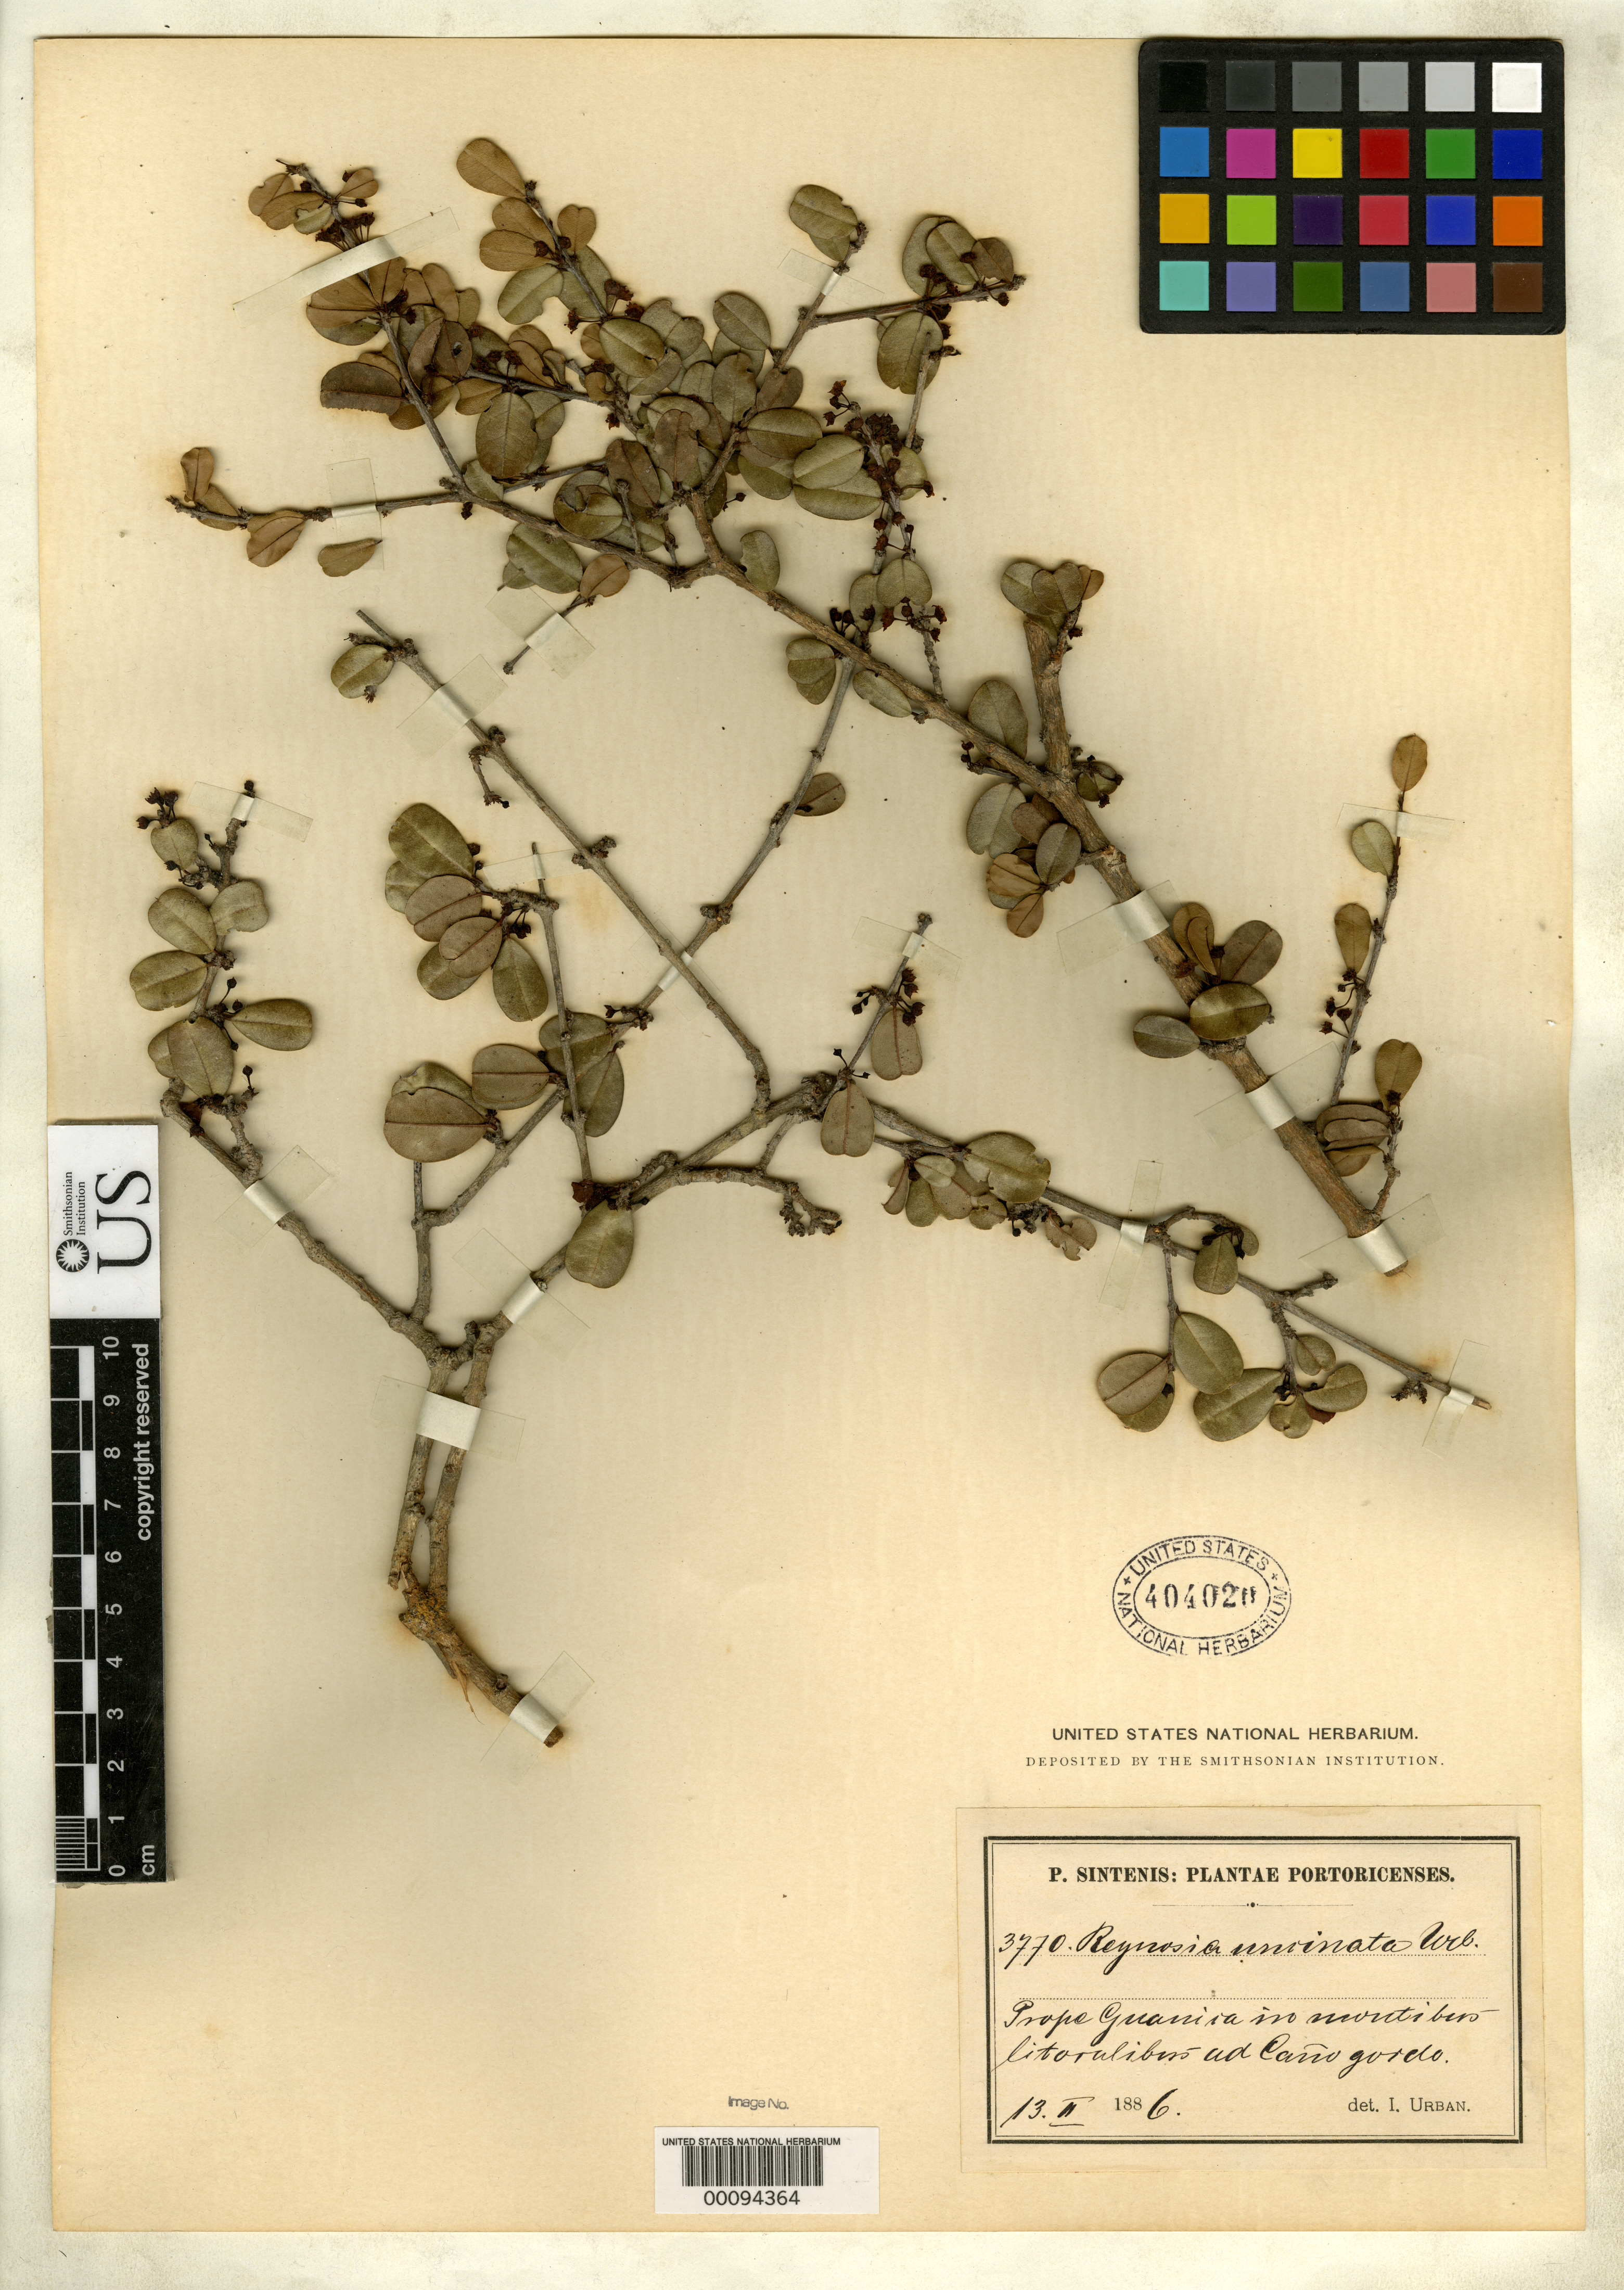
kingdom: Plantae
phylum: Tracheophyta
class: Magnoliopsida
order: Rosales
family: Rhamnaceae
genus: Reynosia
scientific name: Reynosia uncinata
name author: Urb.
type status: Syntype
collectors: P. Sintenis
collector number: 3770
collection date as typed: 13 Feb 1886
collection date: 1886-02-13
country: Puerto Rico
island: Greater Antilles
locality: Near Guanica.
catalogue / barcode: US 404020